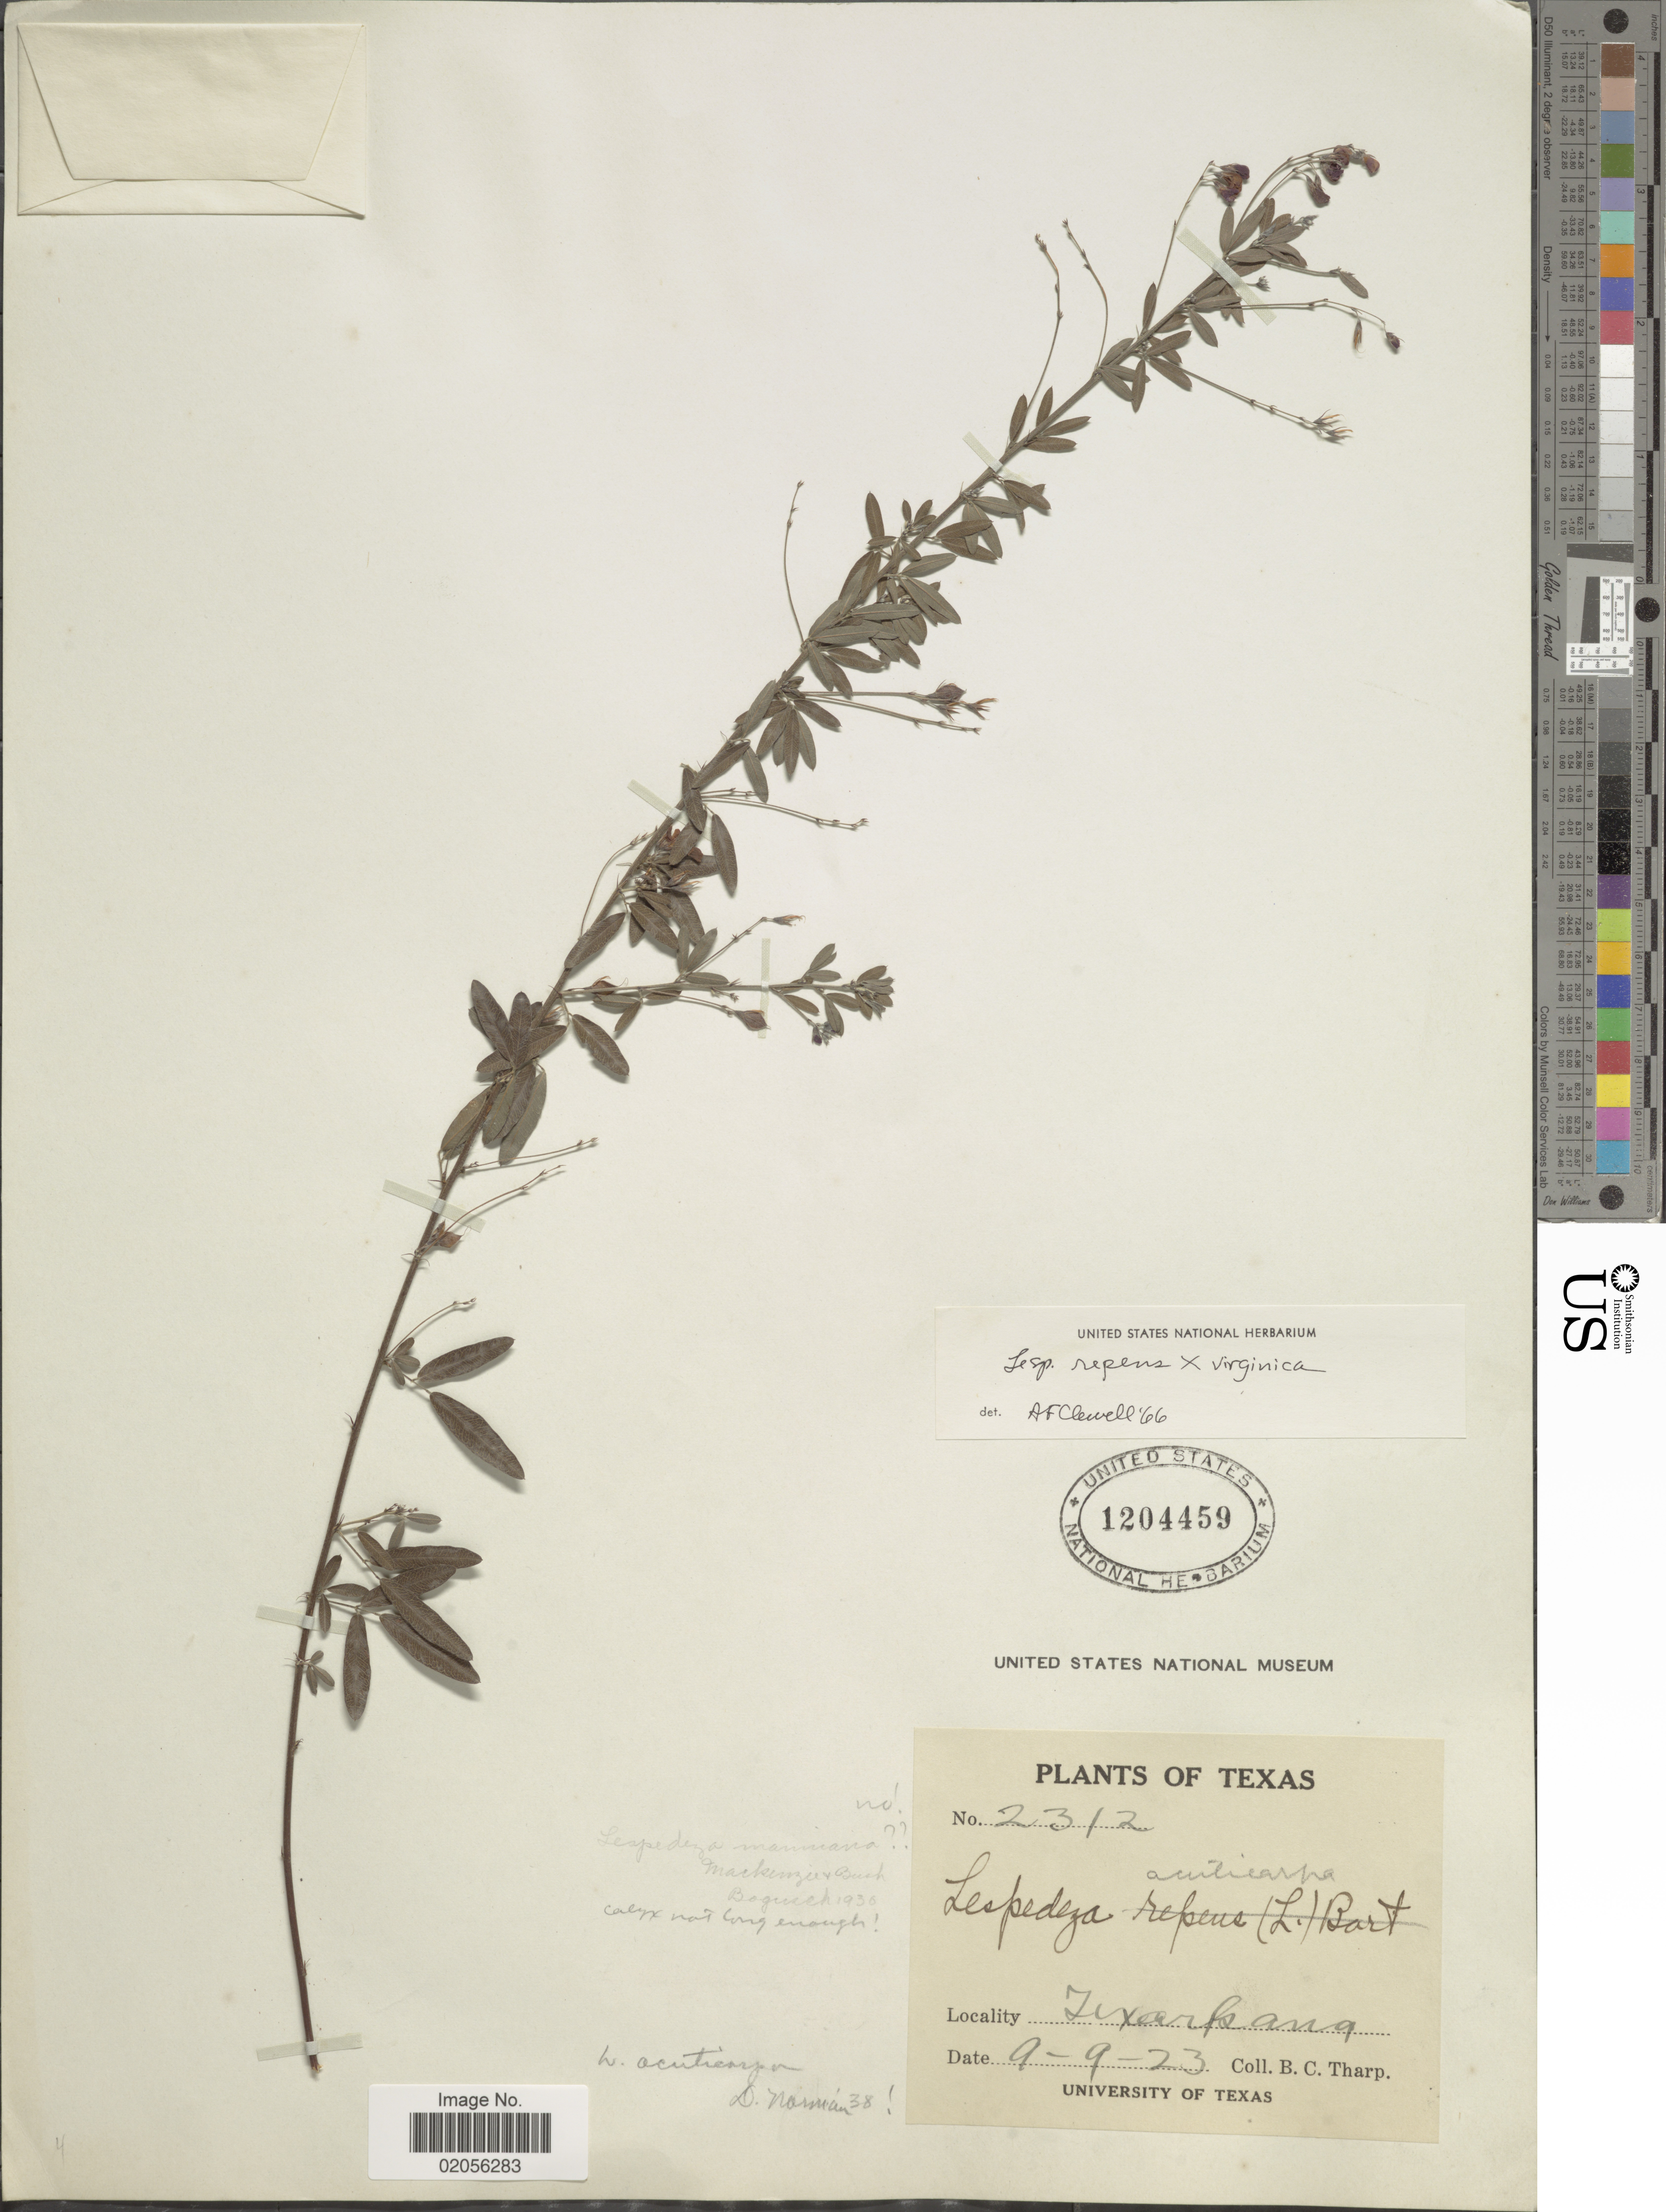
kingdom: Plantae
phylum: Tracheophyta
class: Magnoliopsida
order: Fabales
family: Fabaceae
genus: Lespedeza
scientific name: Lespedeza repens x L. virginica (L.) Britton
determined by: Clewell, Andre Francis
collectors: B. C. Tharp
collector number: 2312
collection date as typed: Transcribed d/m/y: 9/9/23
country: United States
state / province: Texas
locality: Texarkana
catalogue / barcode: US 1204459